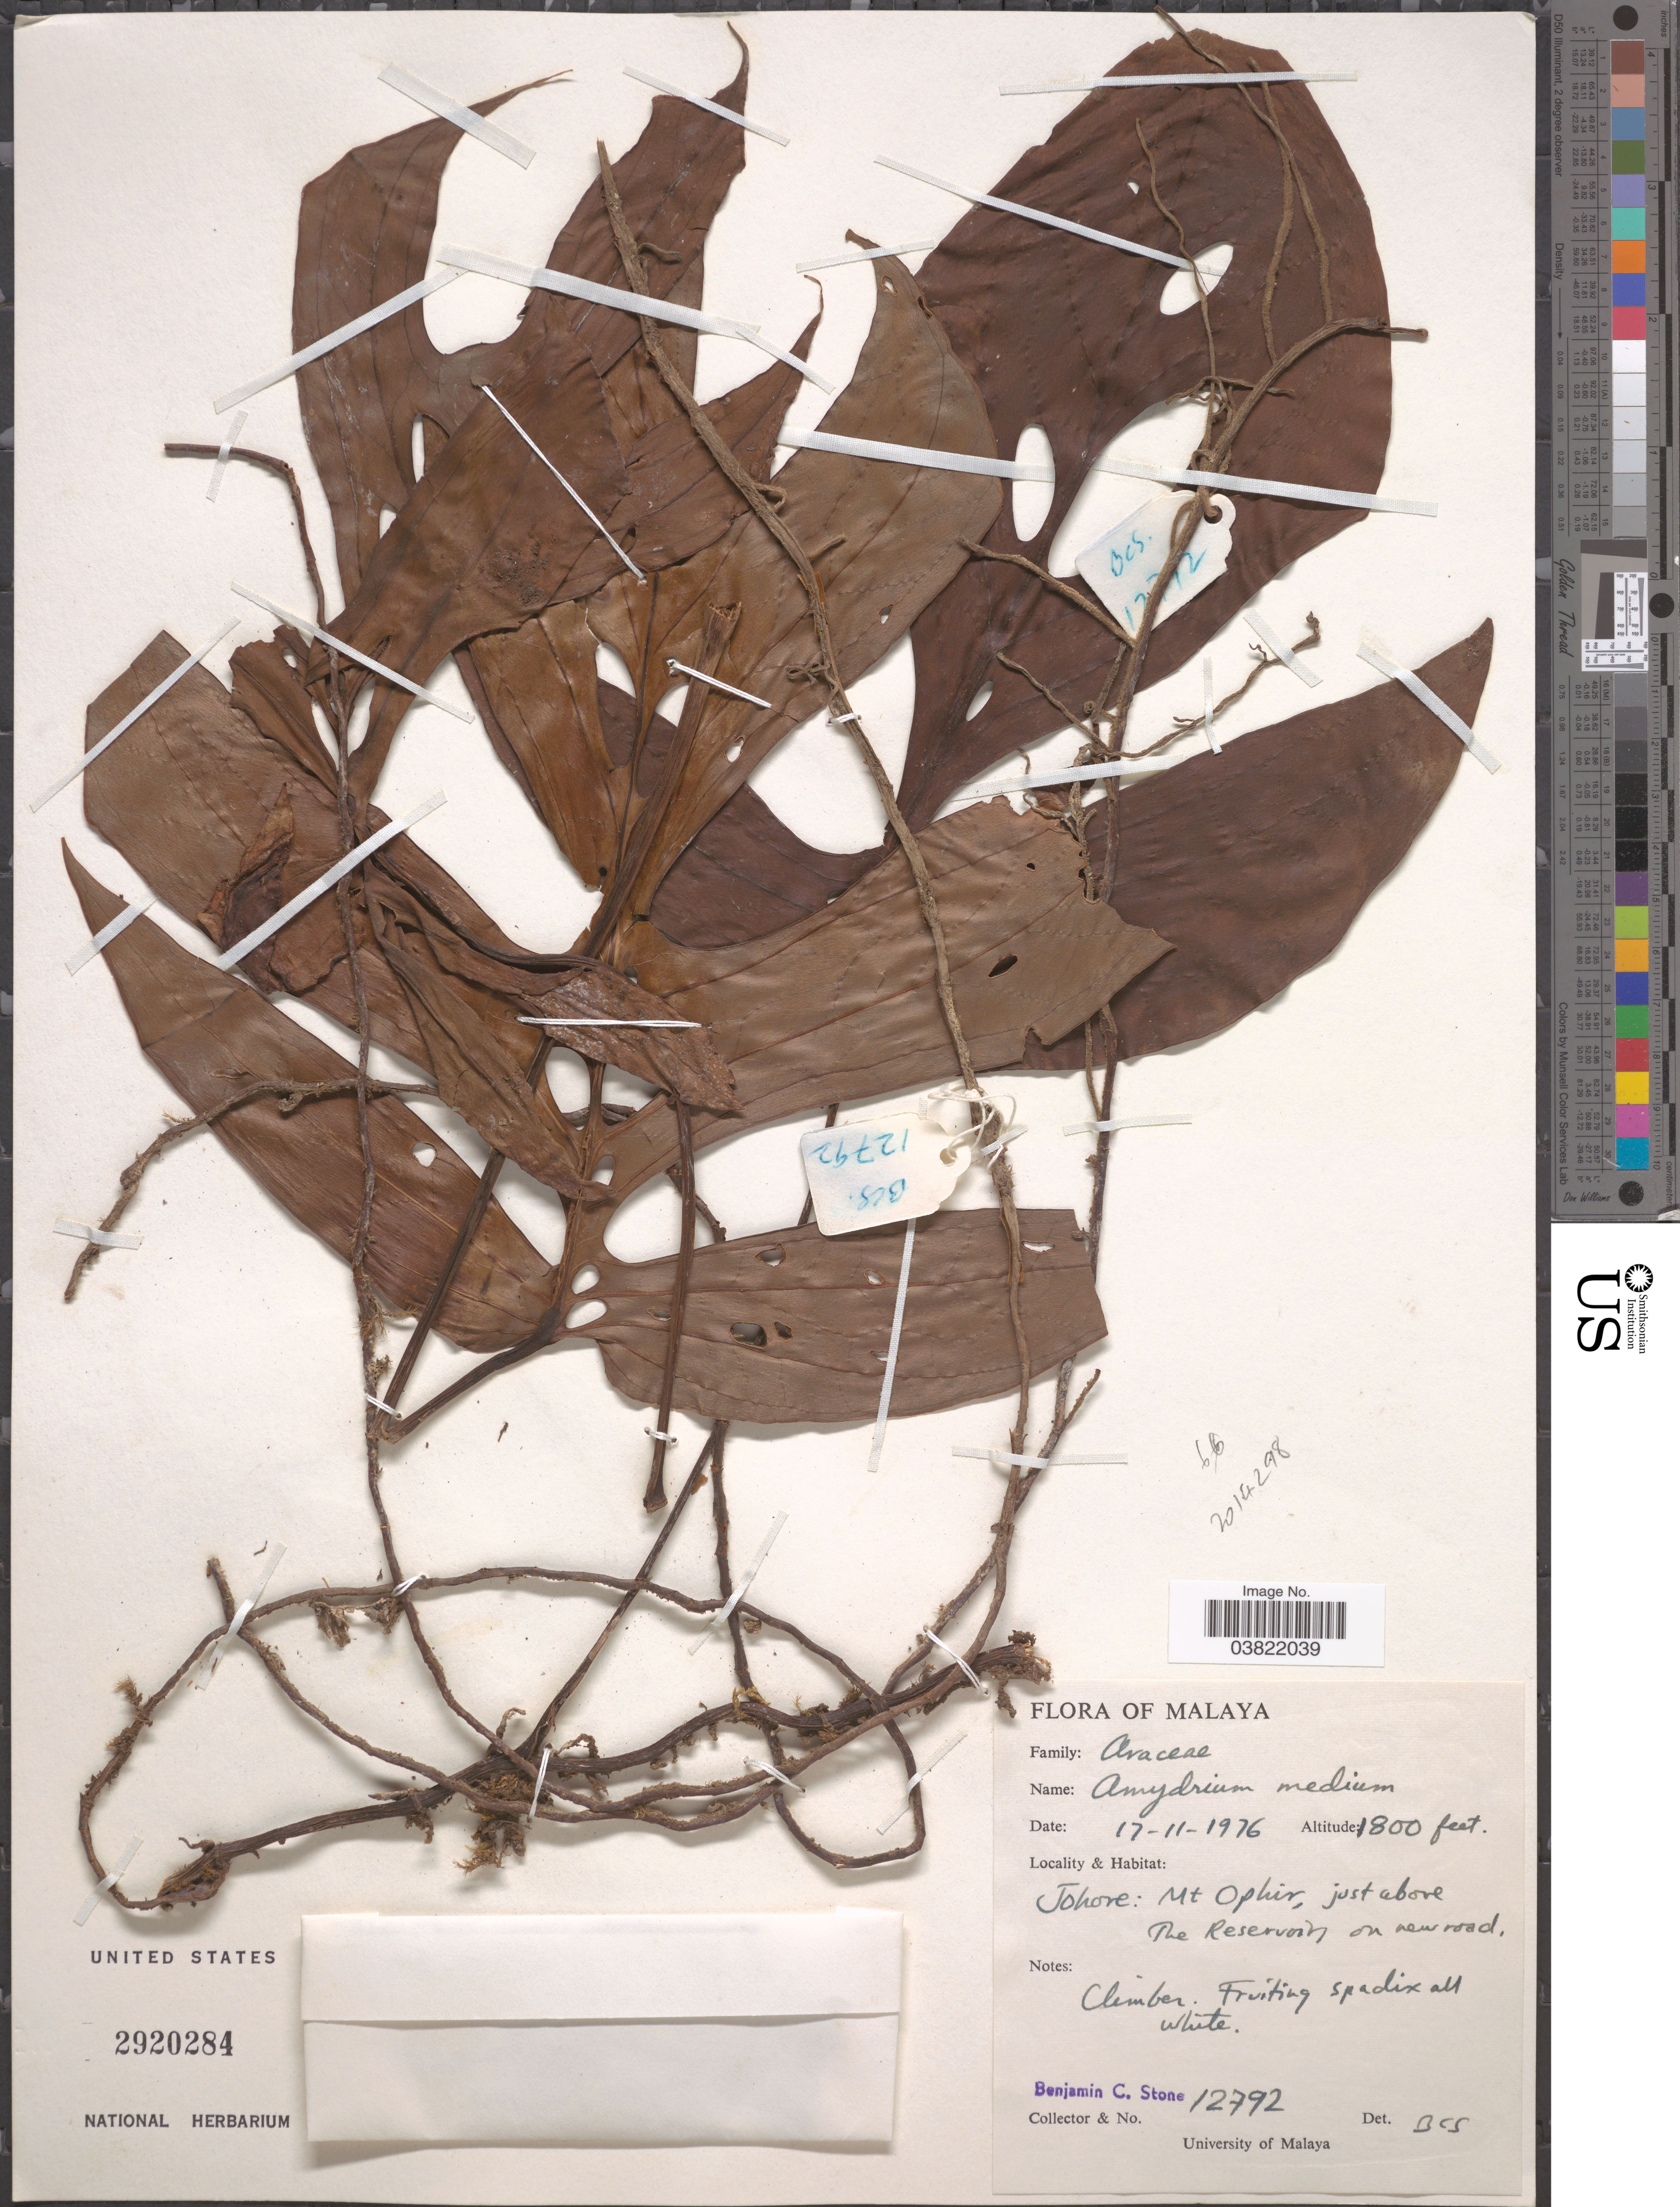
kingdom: Plantae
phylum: Tracheophyta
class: Liliopsida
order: Alismatales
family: Araceae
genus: Amydrium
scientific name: Amydrium medium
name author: (Zoll. & Moritzi) Nicolson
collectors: B. C. Stone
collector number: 12792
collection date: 1976-11-17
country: Malaysia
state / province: Johor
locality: Malaya. Johore: Mt Ophir, just above The Reservoir on new road.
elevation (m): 549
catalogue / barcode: US 2920284